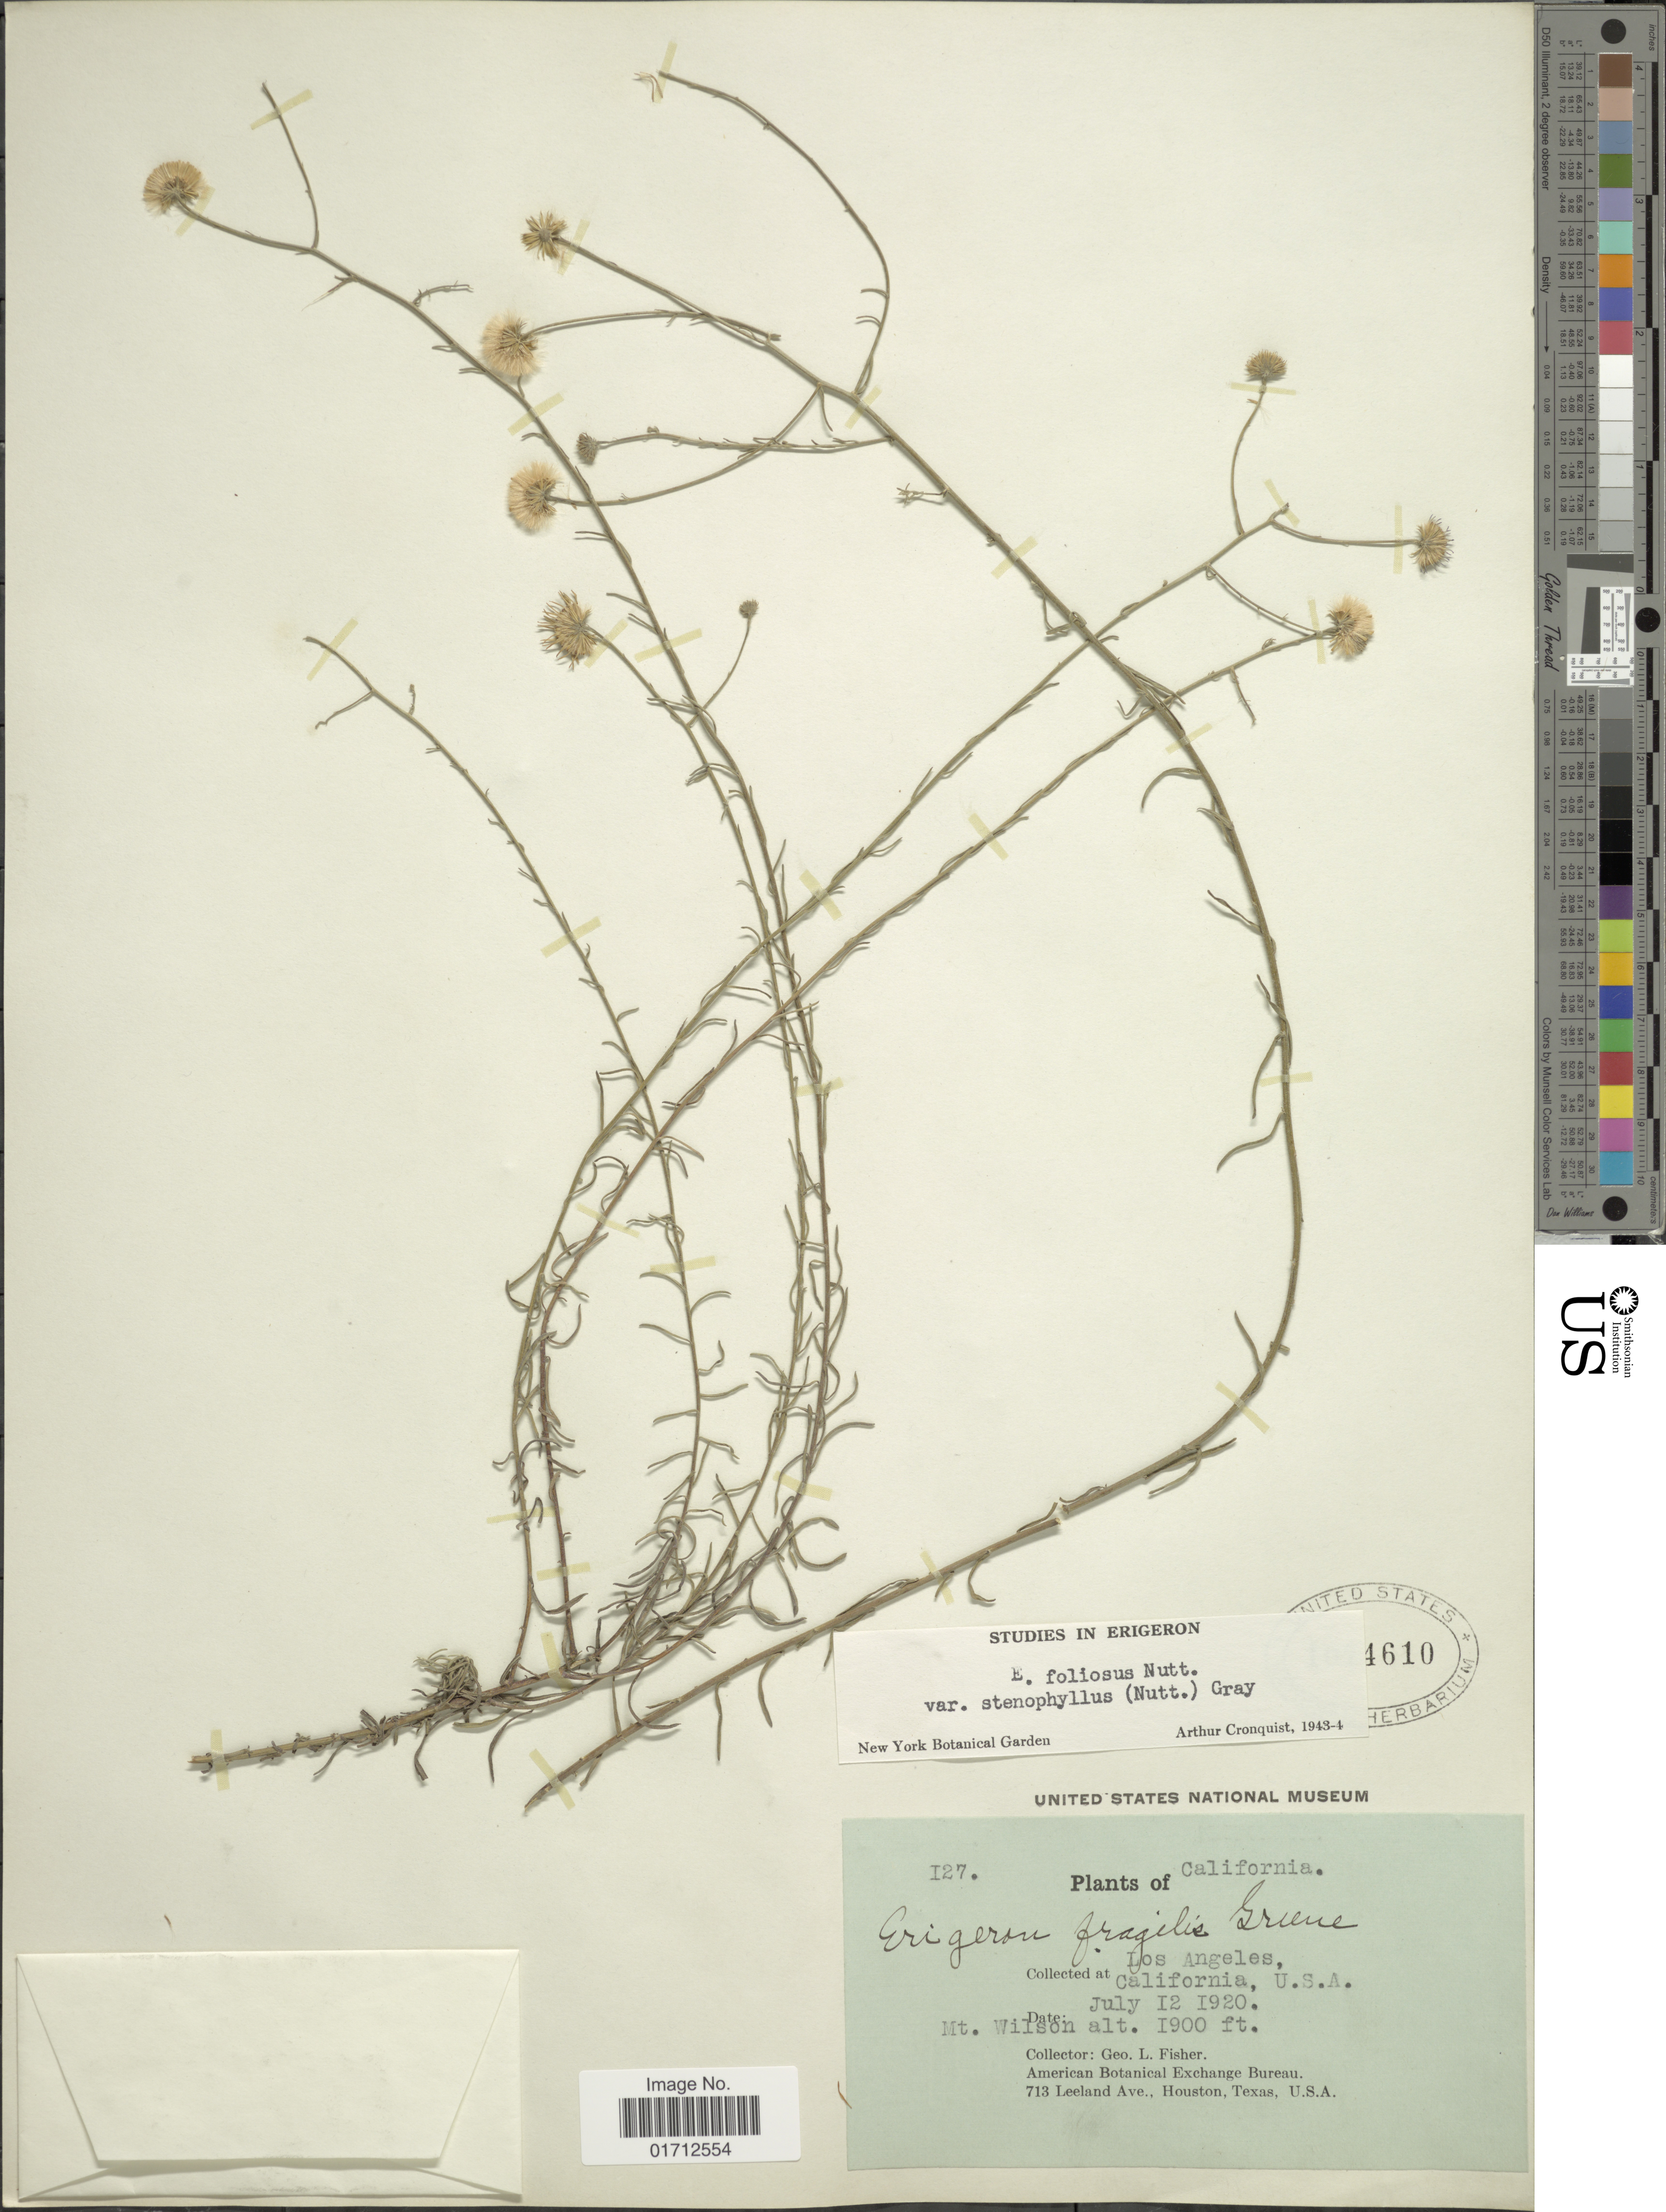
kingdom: Plantae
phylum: Tracheophyta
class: Magnoliopsida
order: Asterales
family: Asteraceae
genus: Erigeron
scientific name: Erigeron foliosus var. stenophyllus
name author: Nutt.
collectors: G. L. Fisher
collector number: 127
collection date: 1920-07-12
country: United States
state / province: California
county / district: Los Angeles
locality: Los Angeles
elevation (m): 579